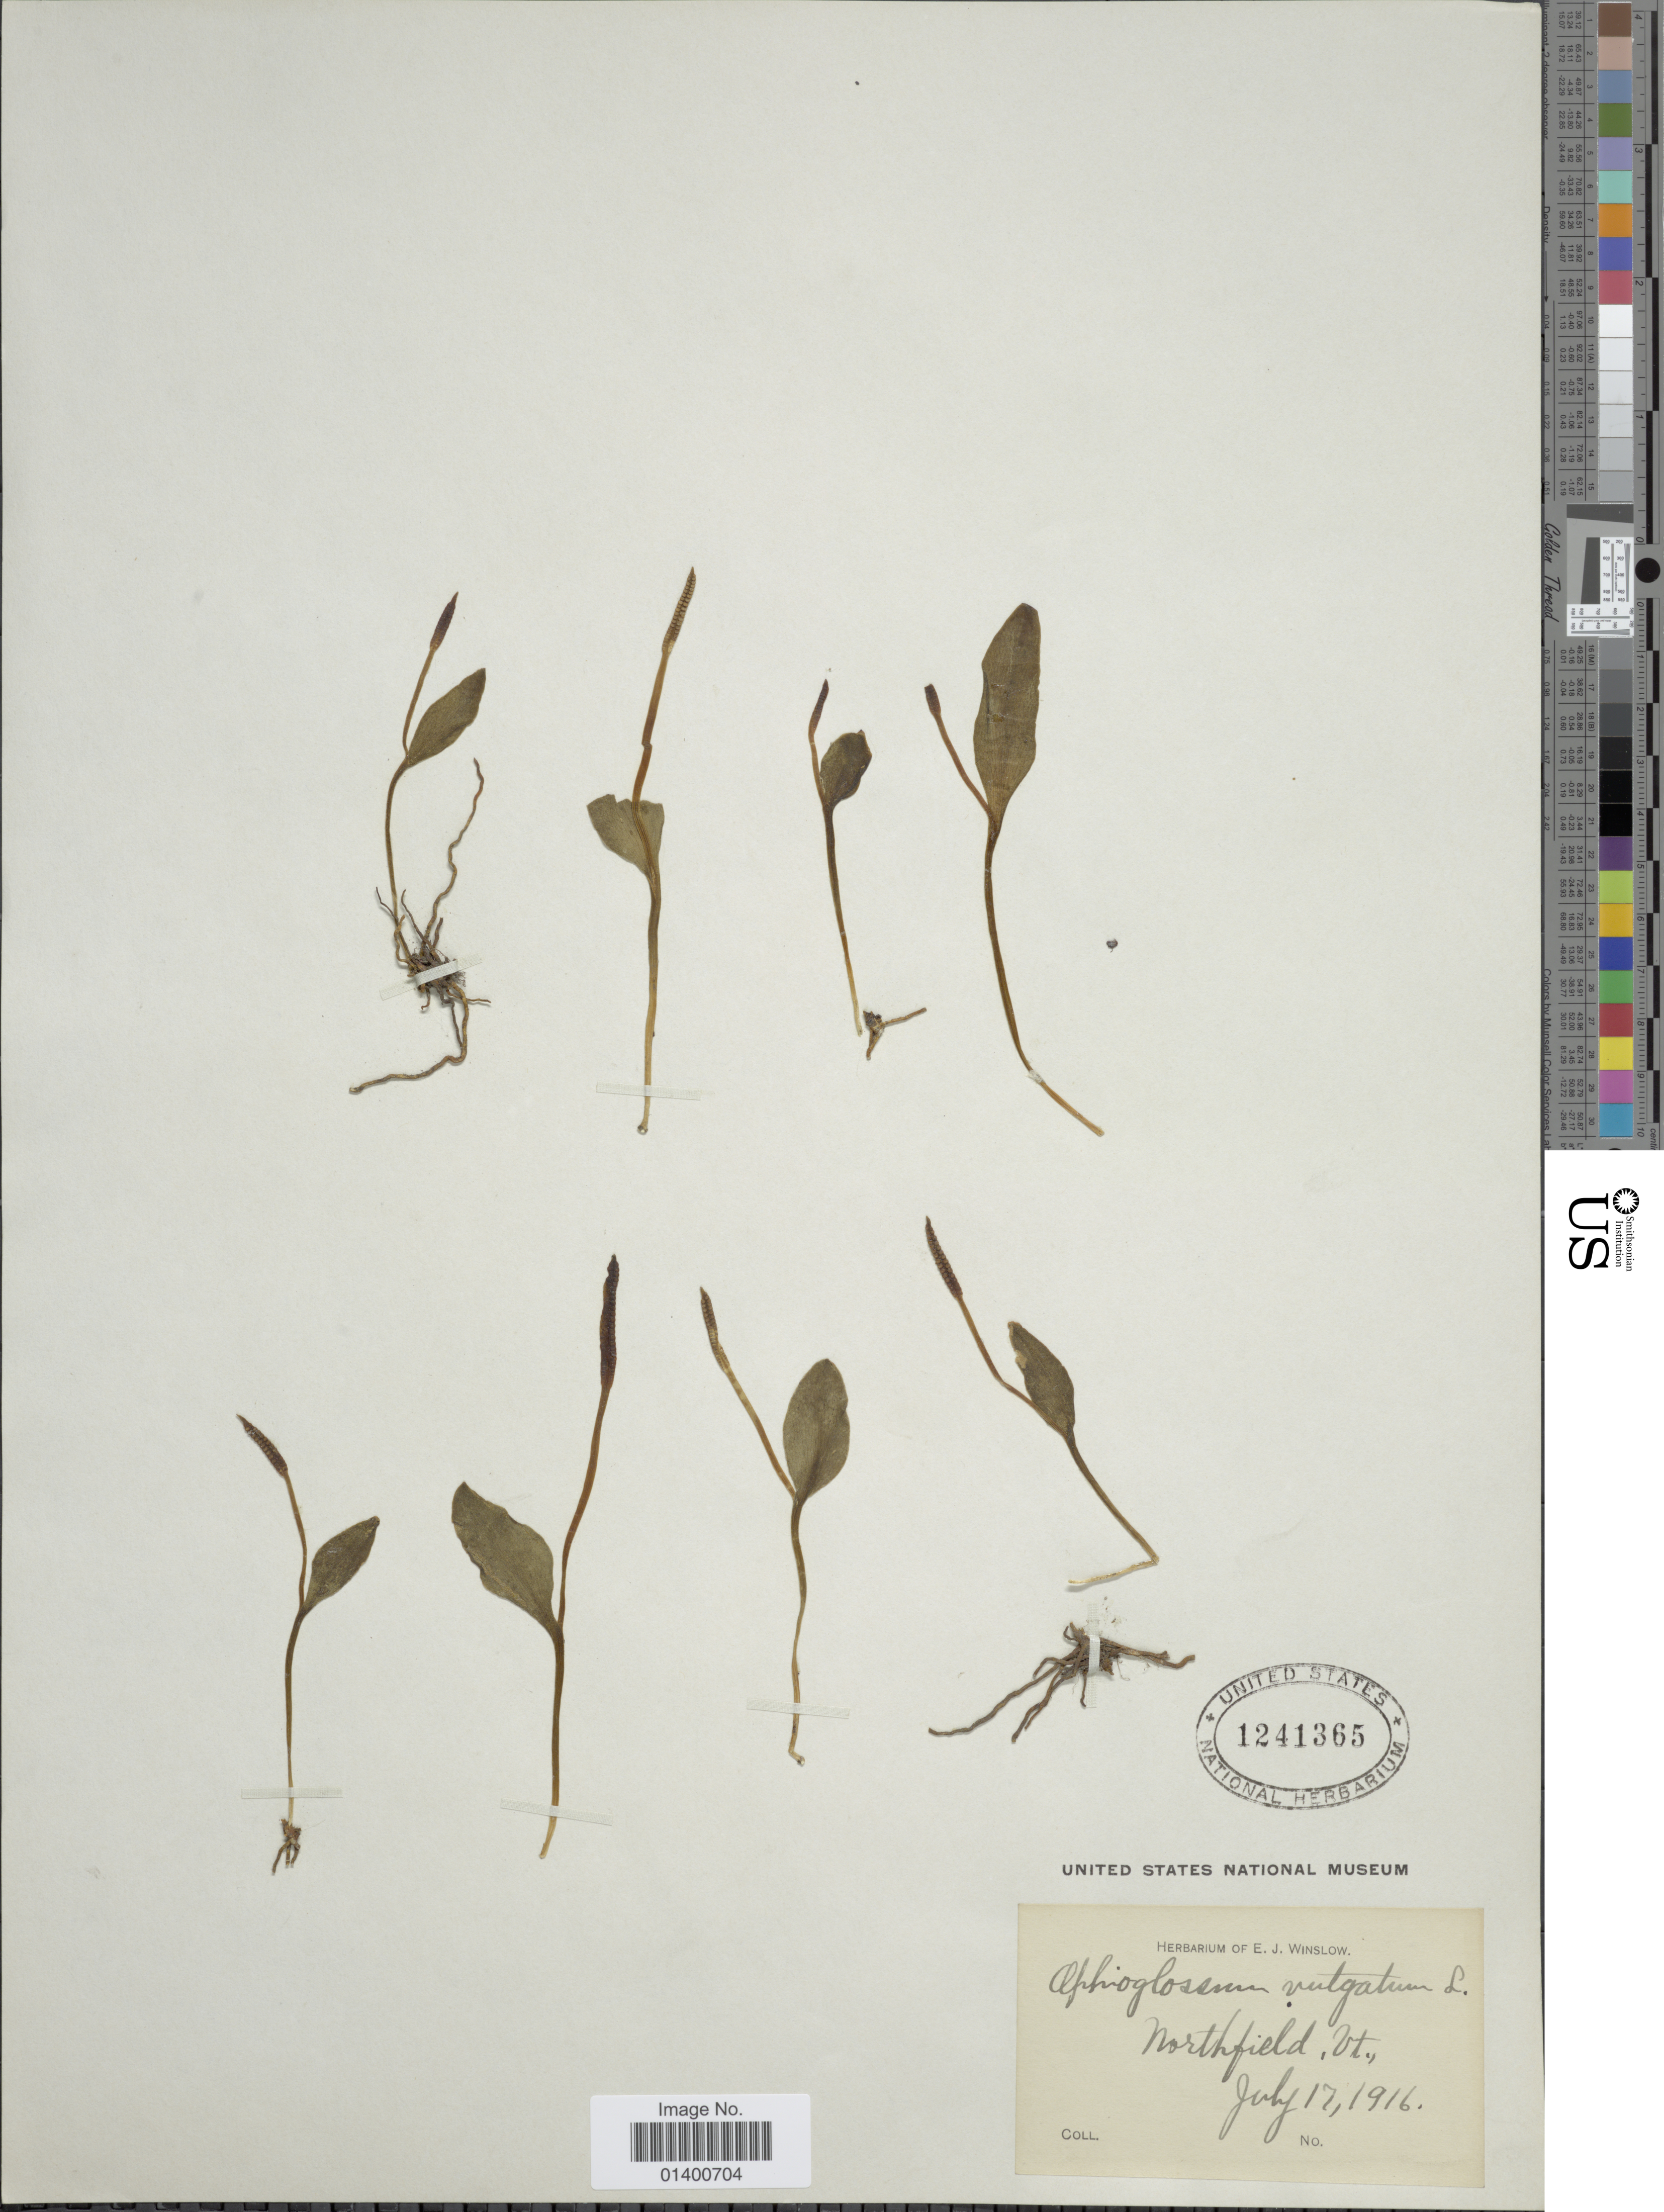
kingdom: Plantae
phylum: Tracheophyta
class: Polypodiopsida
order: Ophioglossales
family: Ophioglossaceae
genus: Ophioglossum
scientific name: Ophioglossum vulgatum var. pseudopodum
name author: (S.F. Blake) Farw.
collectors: ex herb. E. J. Winslow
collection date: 1916-07-17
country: United States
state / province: Vermont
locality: Northfield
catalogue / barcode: US 1241365